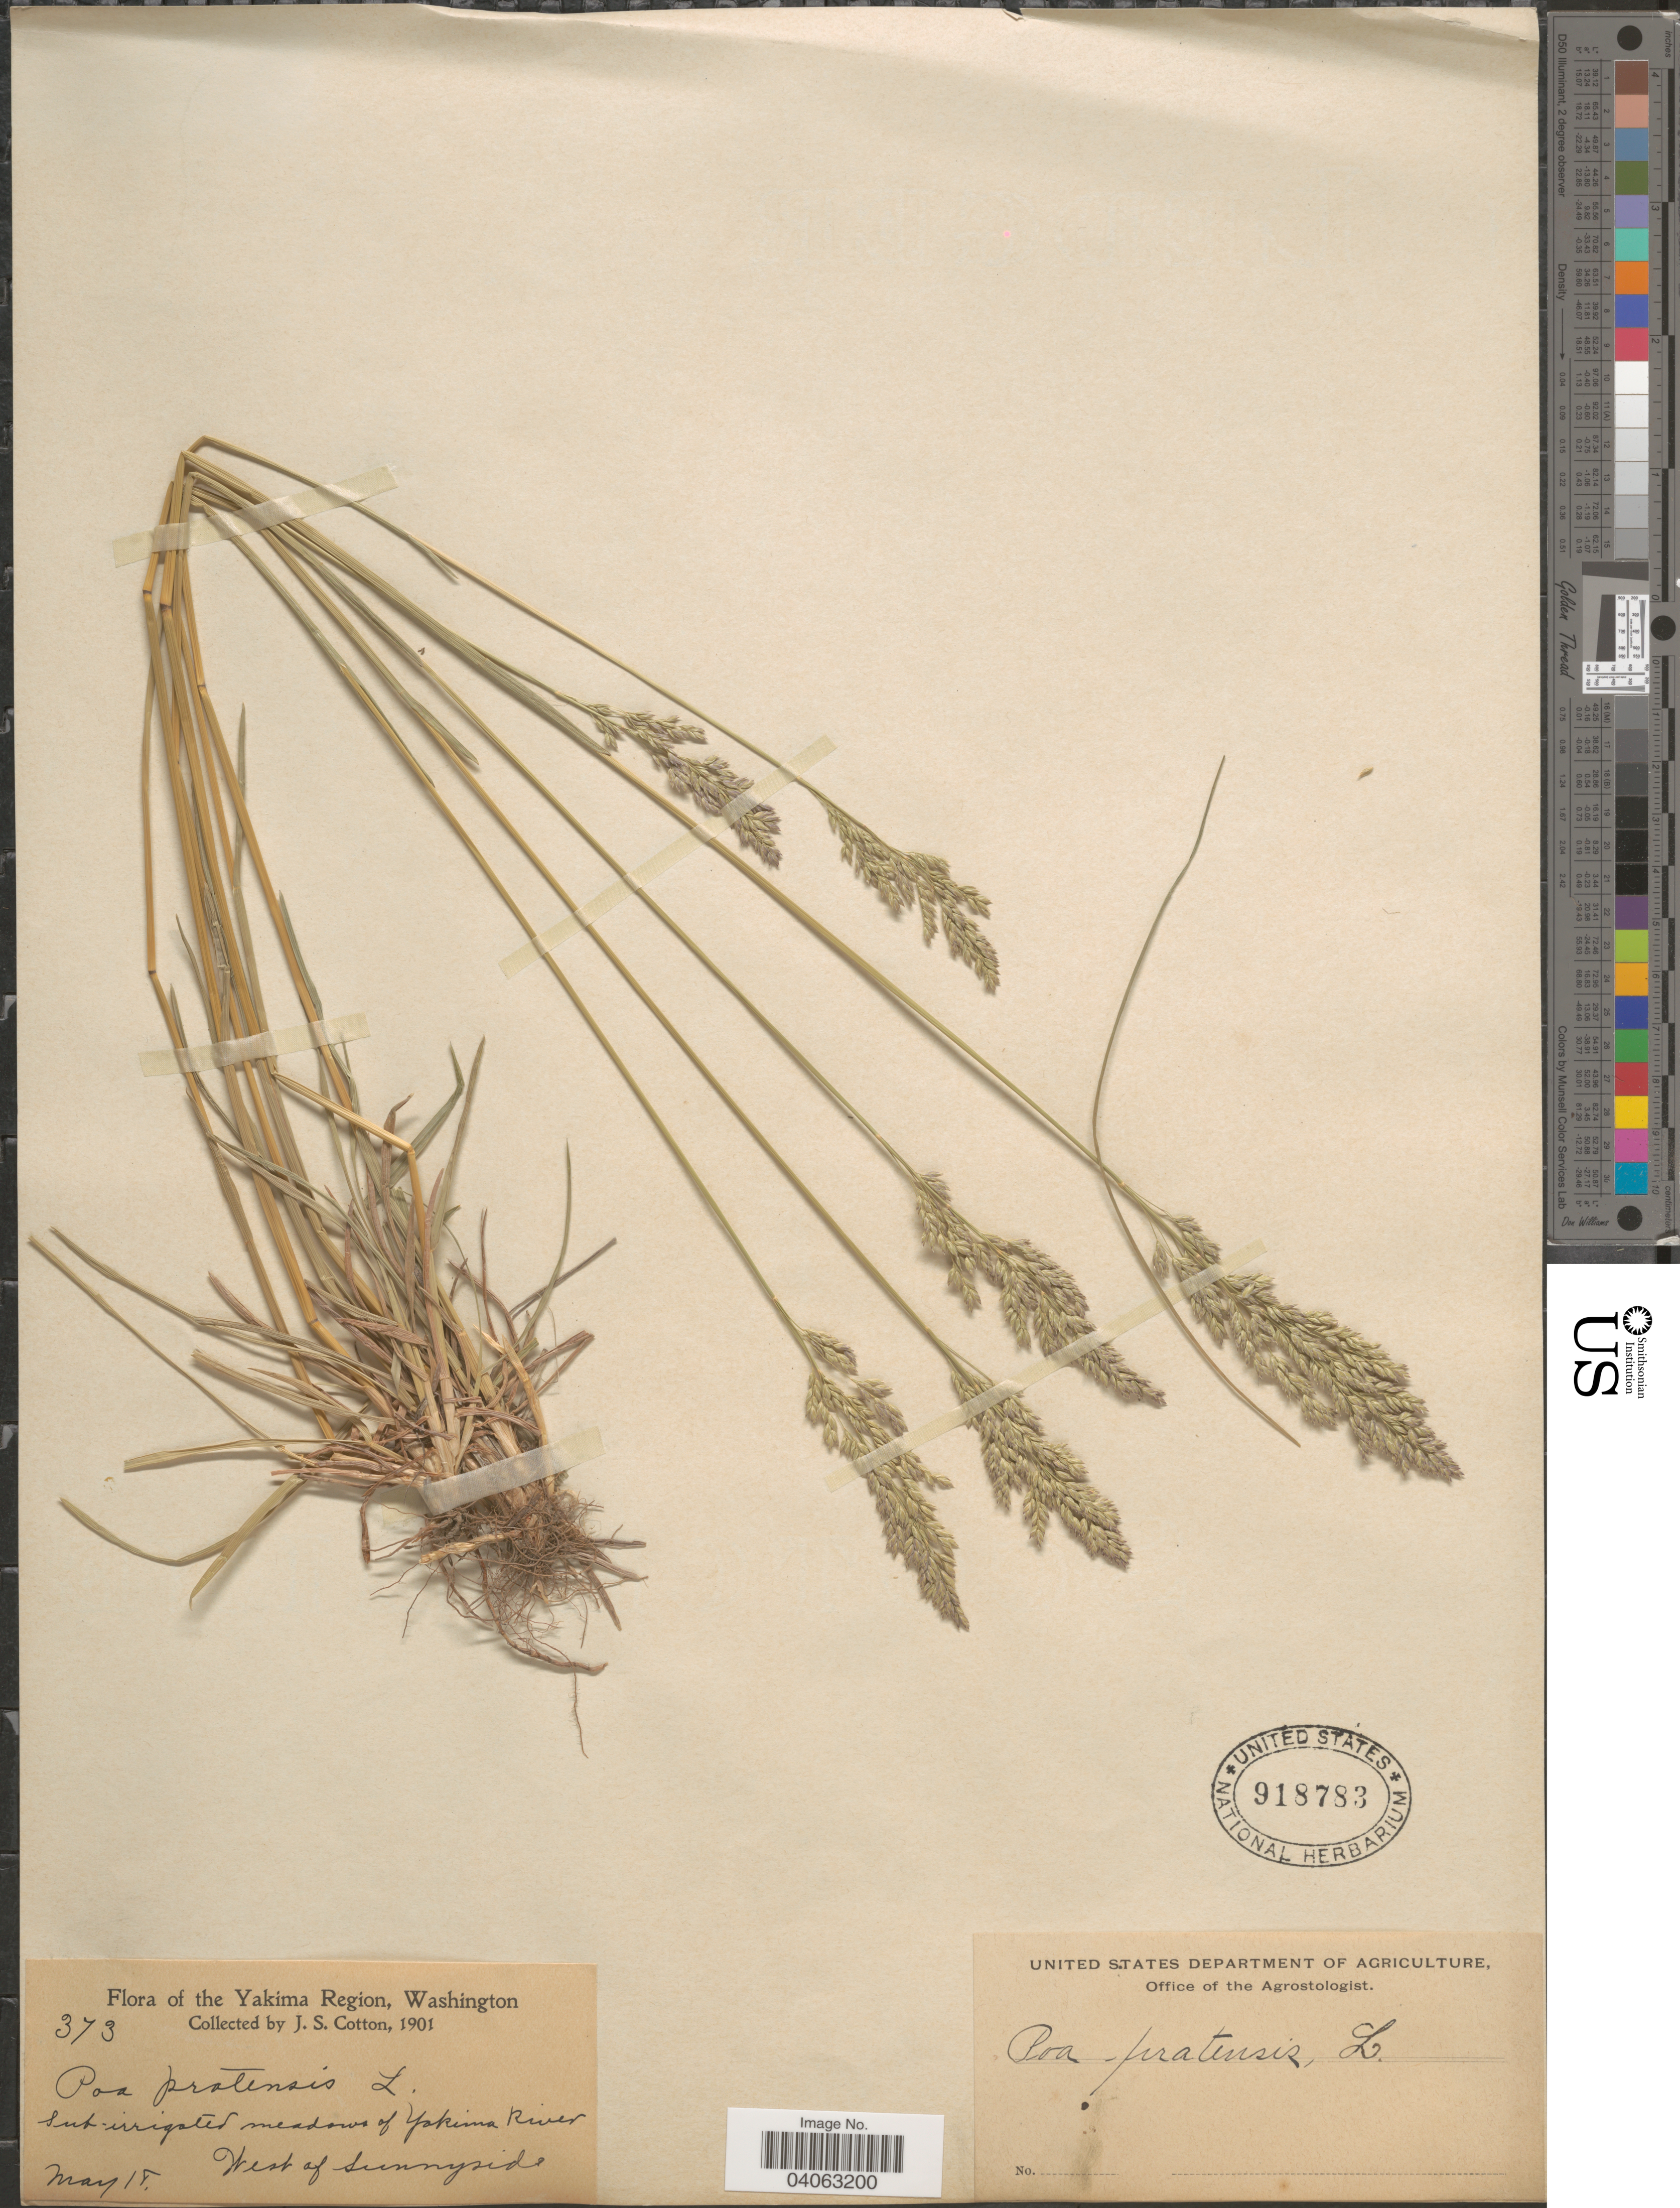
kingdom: Plantae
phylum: Tracheophyta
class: Liliopsida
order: Poales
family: Poaceae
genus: Poa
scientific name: Poa pratensis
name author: L.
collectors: J. S. Cotton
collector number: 373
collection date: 1901-05-18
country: United States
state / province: Washington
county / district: Yakima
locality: Yakima Region. Meadows of Yakima River. West of Sunnyside.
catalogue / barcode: US 918783